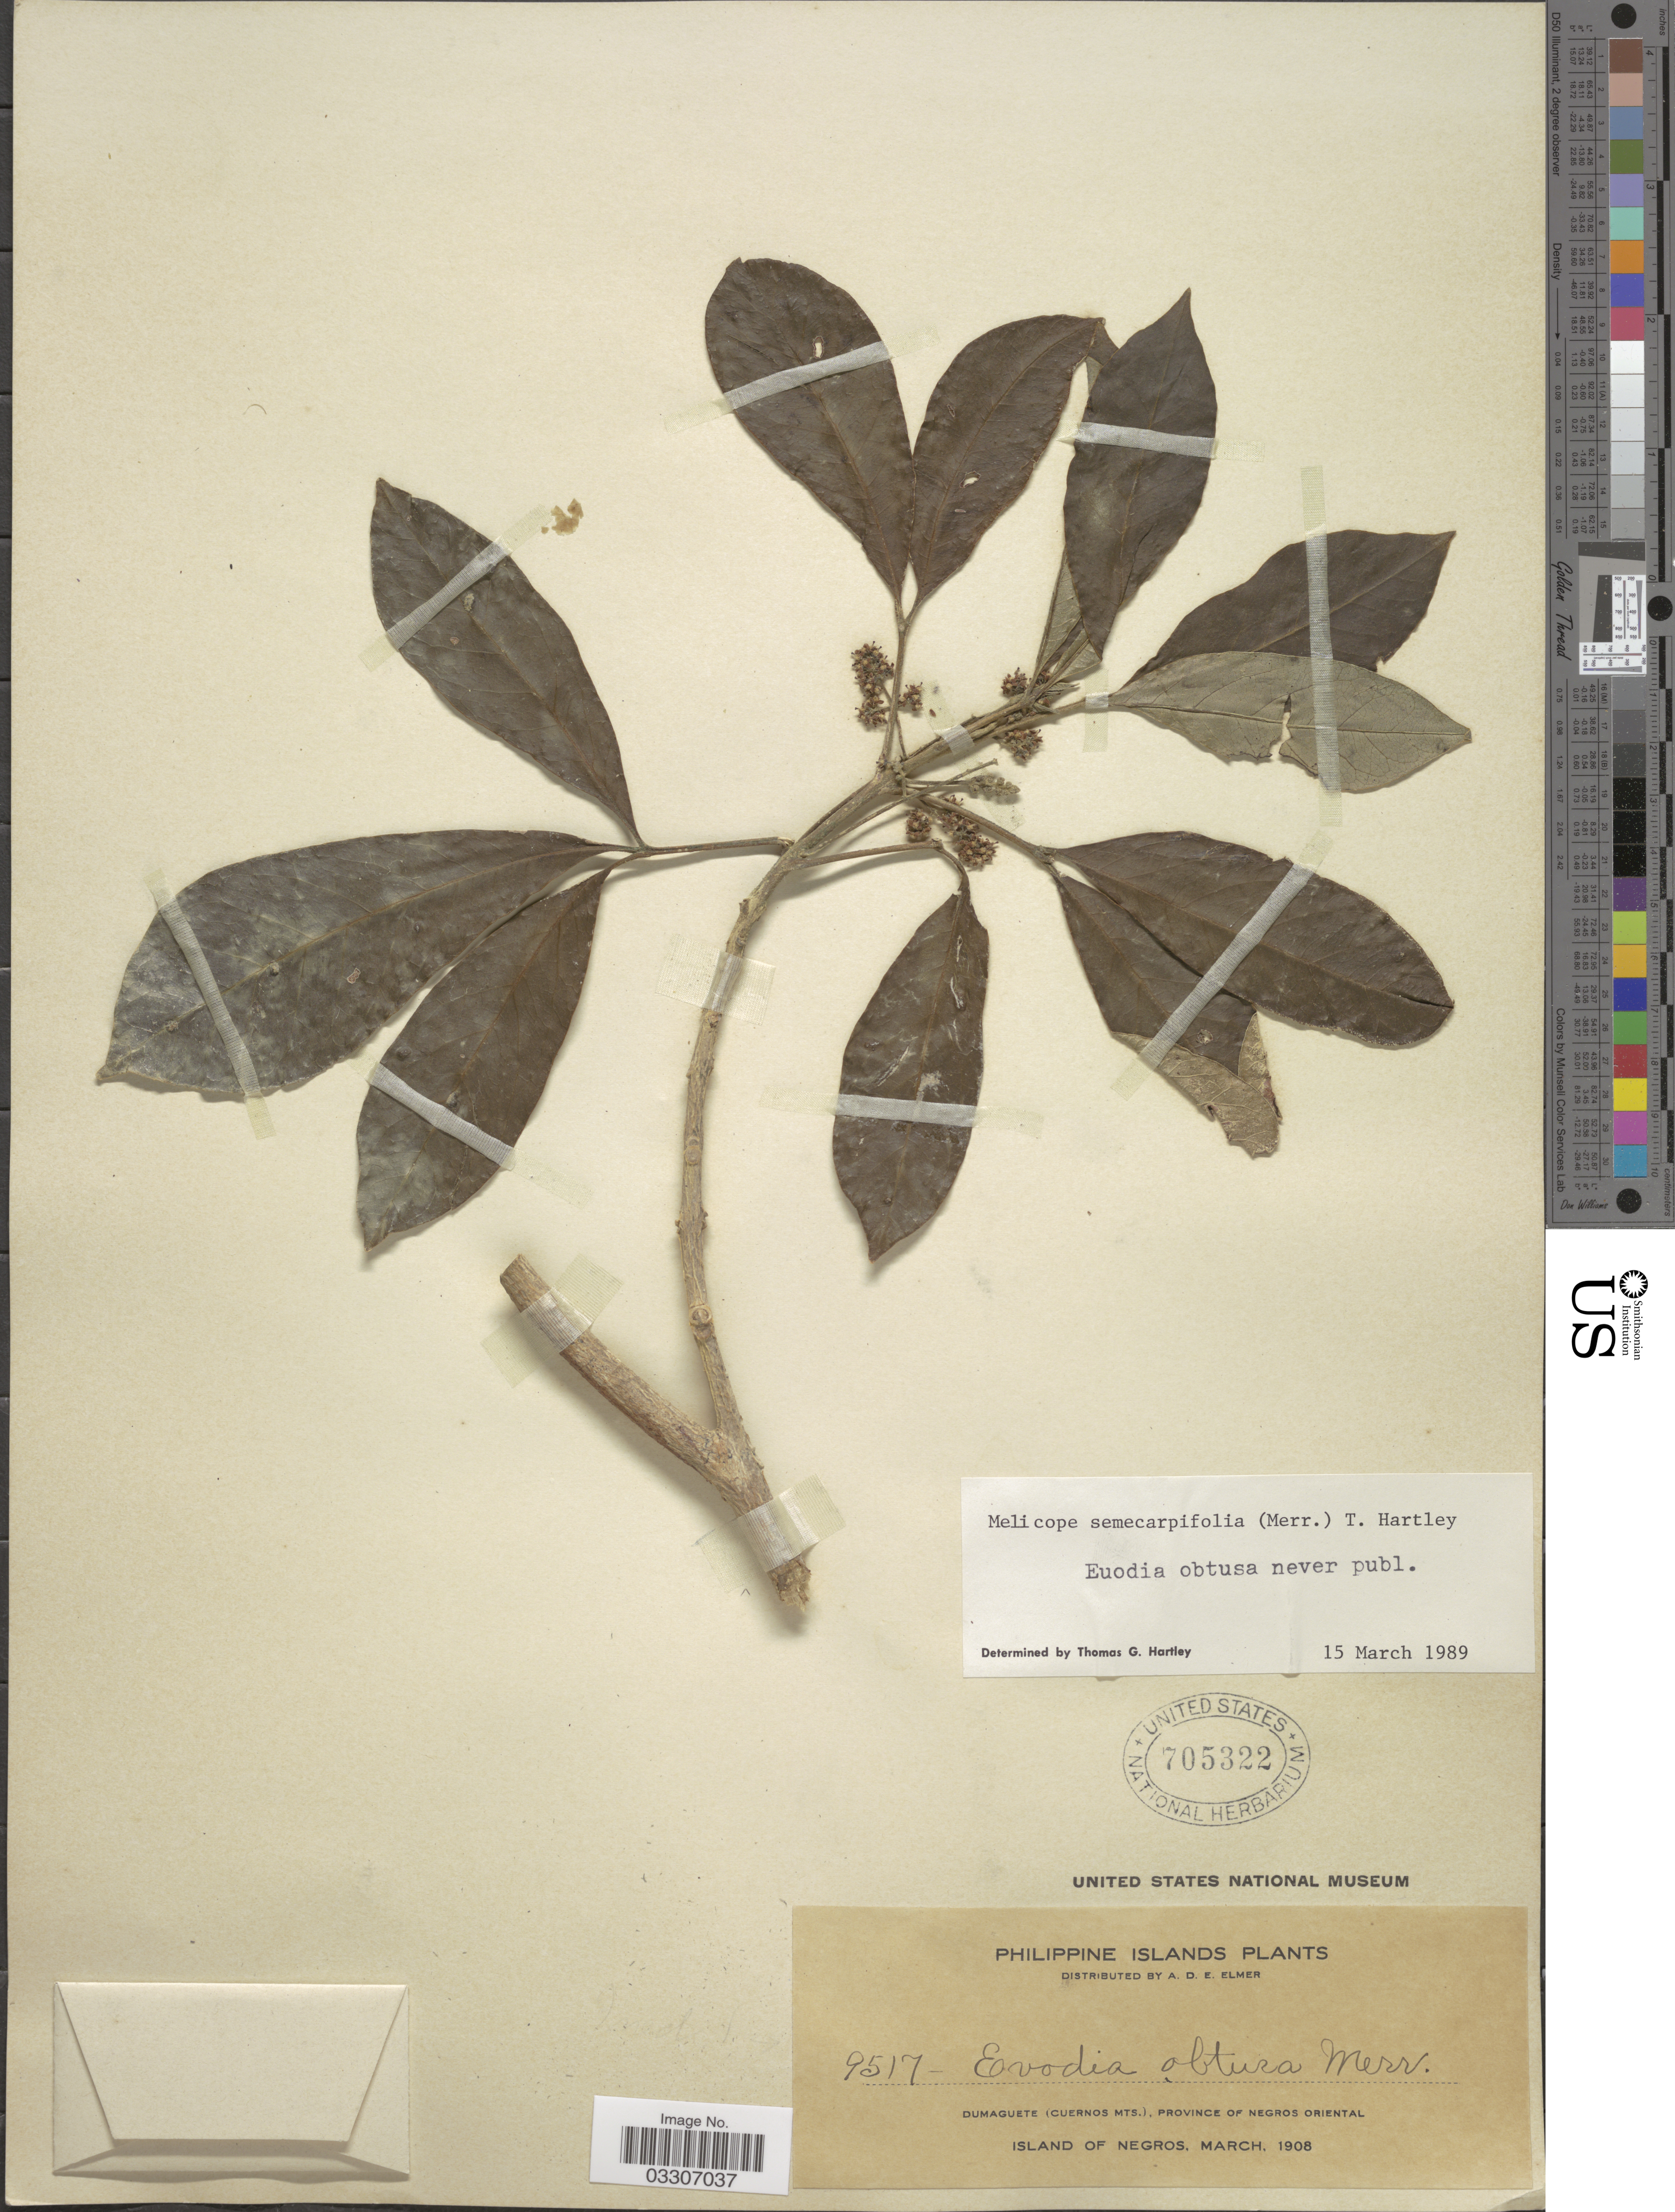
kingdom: Plantae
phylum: Tracheophyta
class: Magnoliopsida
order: Sapindales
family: Rutaceae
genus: Melicope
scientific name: Melicope semecarpifolia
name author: (Merr.) T.G. Hartley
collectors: A. D. E. Elmer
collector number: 9517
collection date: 1908-03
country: Philippines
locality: Dumaguete (Cuernos Mts.), Province of Negros Oriental. Island of Negros.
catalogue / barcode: US 705322